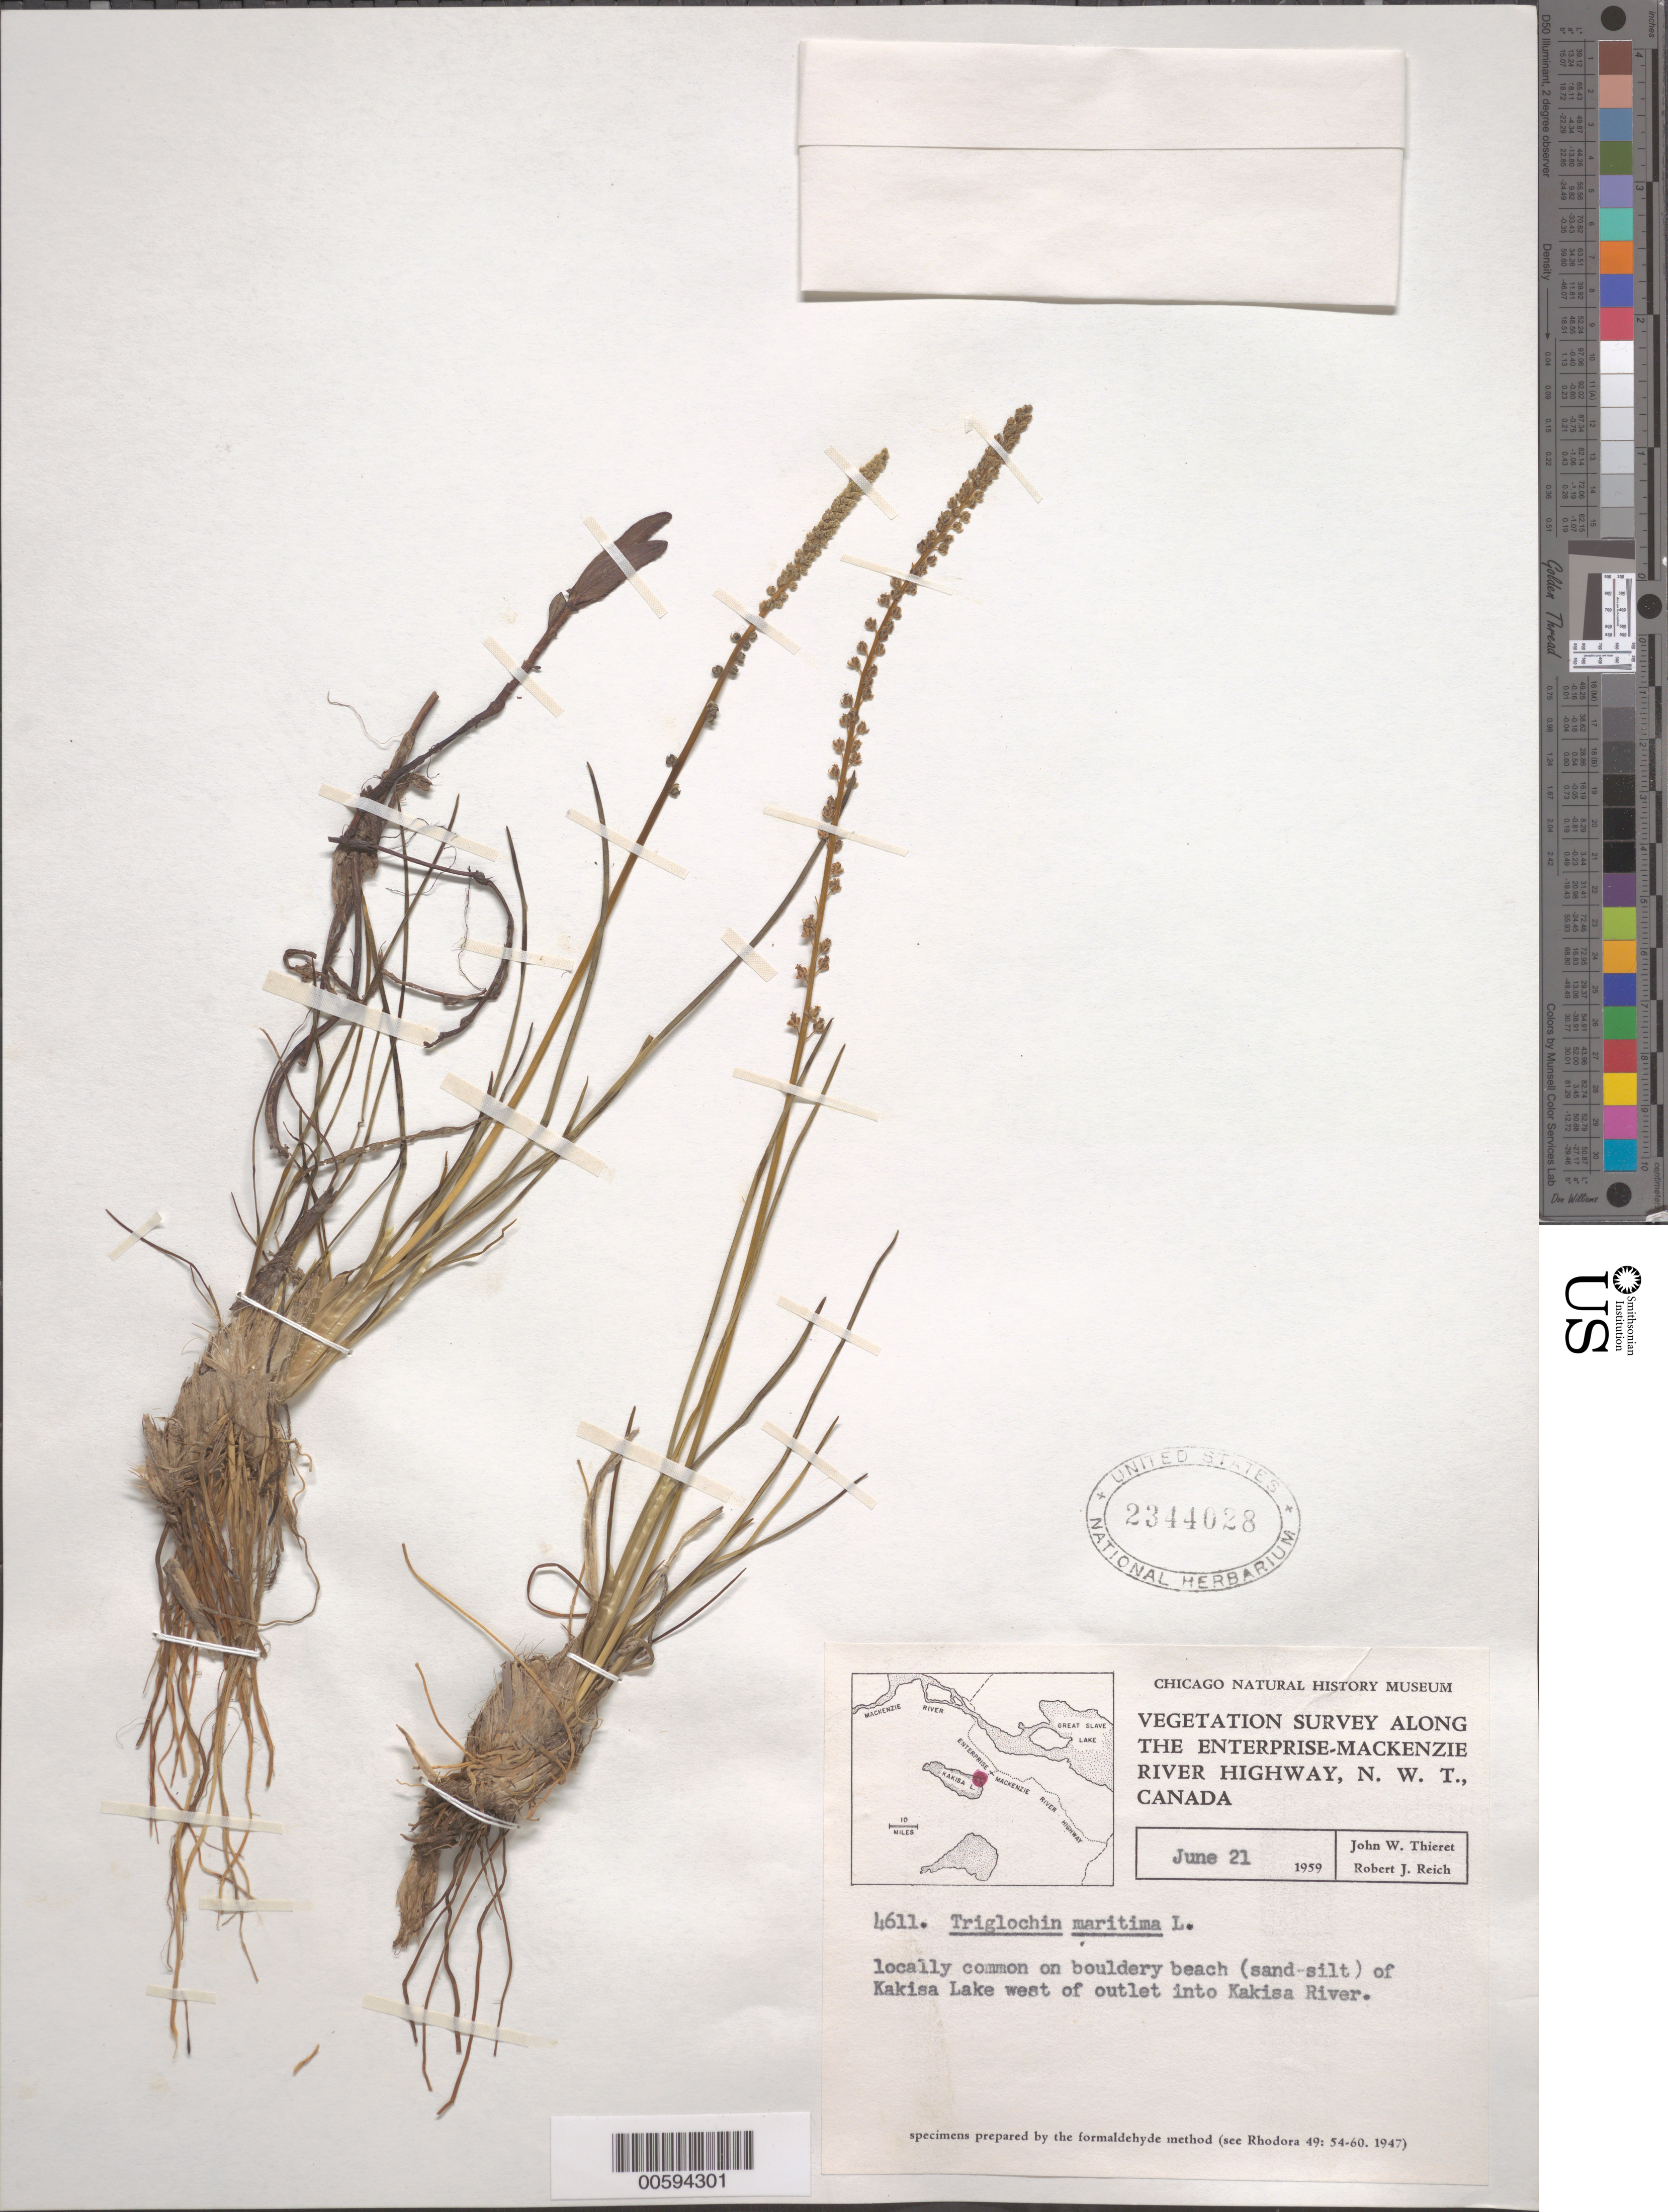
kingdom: Plantae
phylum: Tracheophyta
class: Liliopsida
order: Alismatales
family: Juncaginaceae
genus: Triglochin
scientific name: Triglochin maritima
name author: L.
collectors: J. W. Thieret & R. Reich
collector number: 4611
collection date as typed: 21 Jun 1959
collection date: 1959-06-21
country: Canada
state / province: Northwest Territories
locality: Kakisa Lake W of Kakisa River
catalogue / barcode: US 2344028